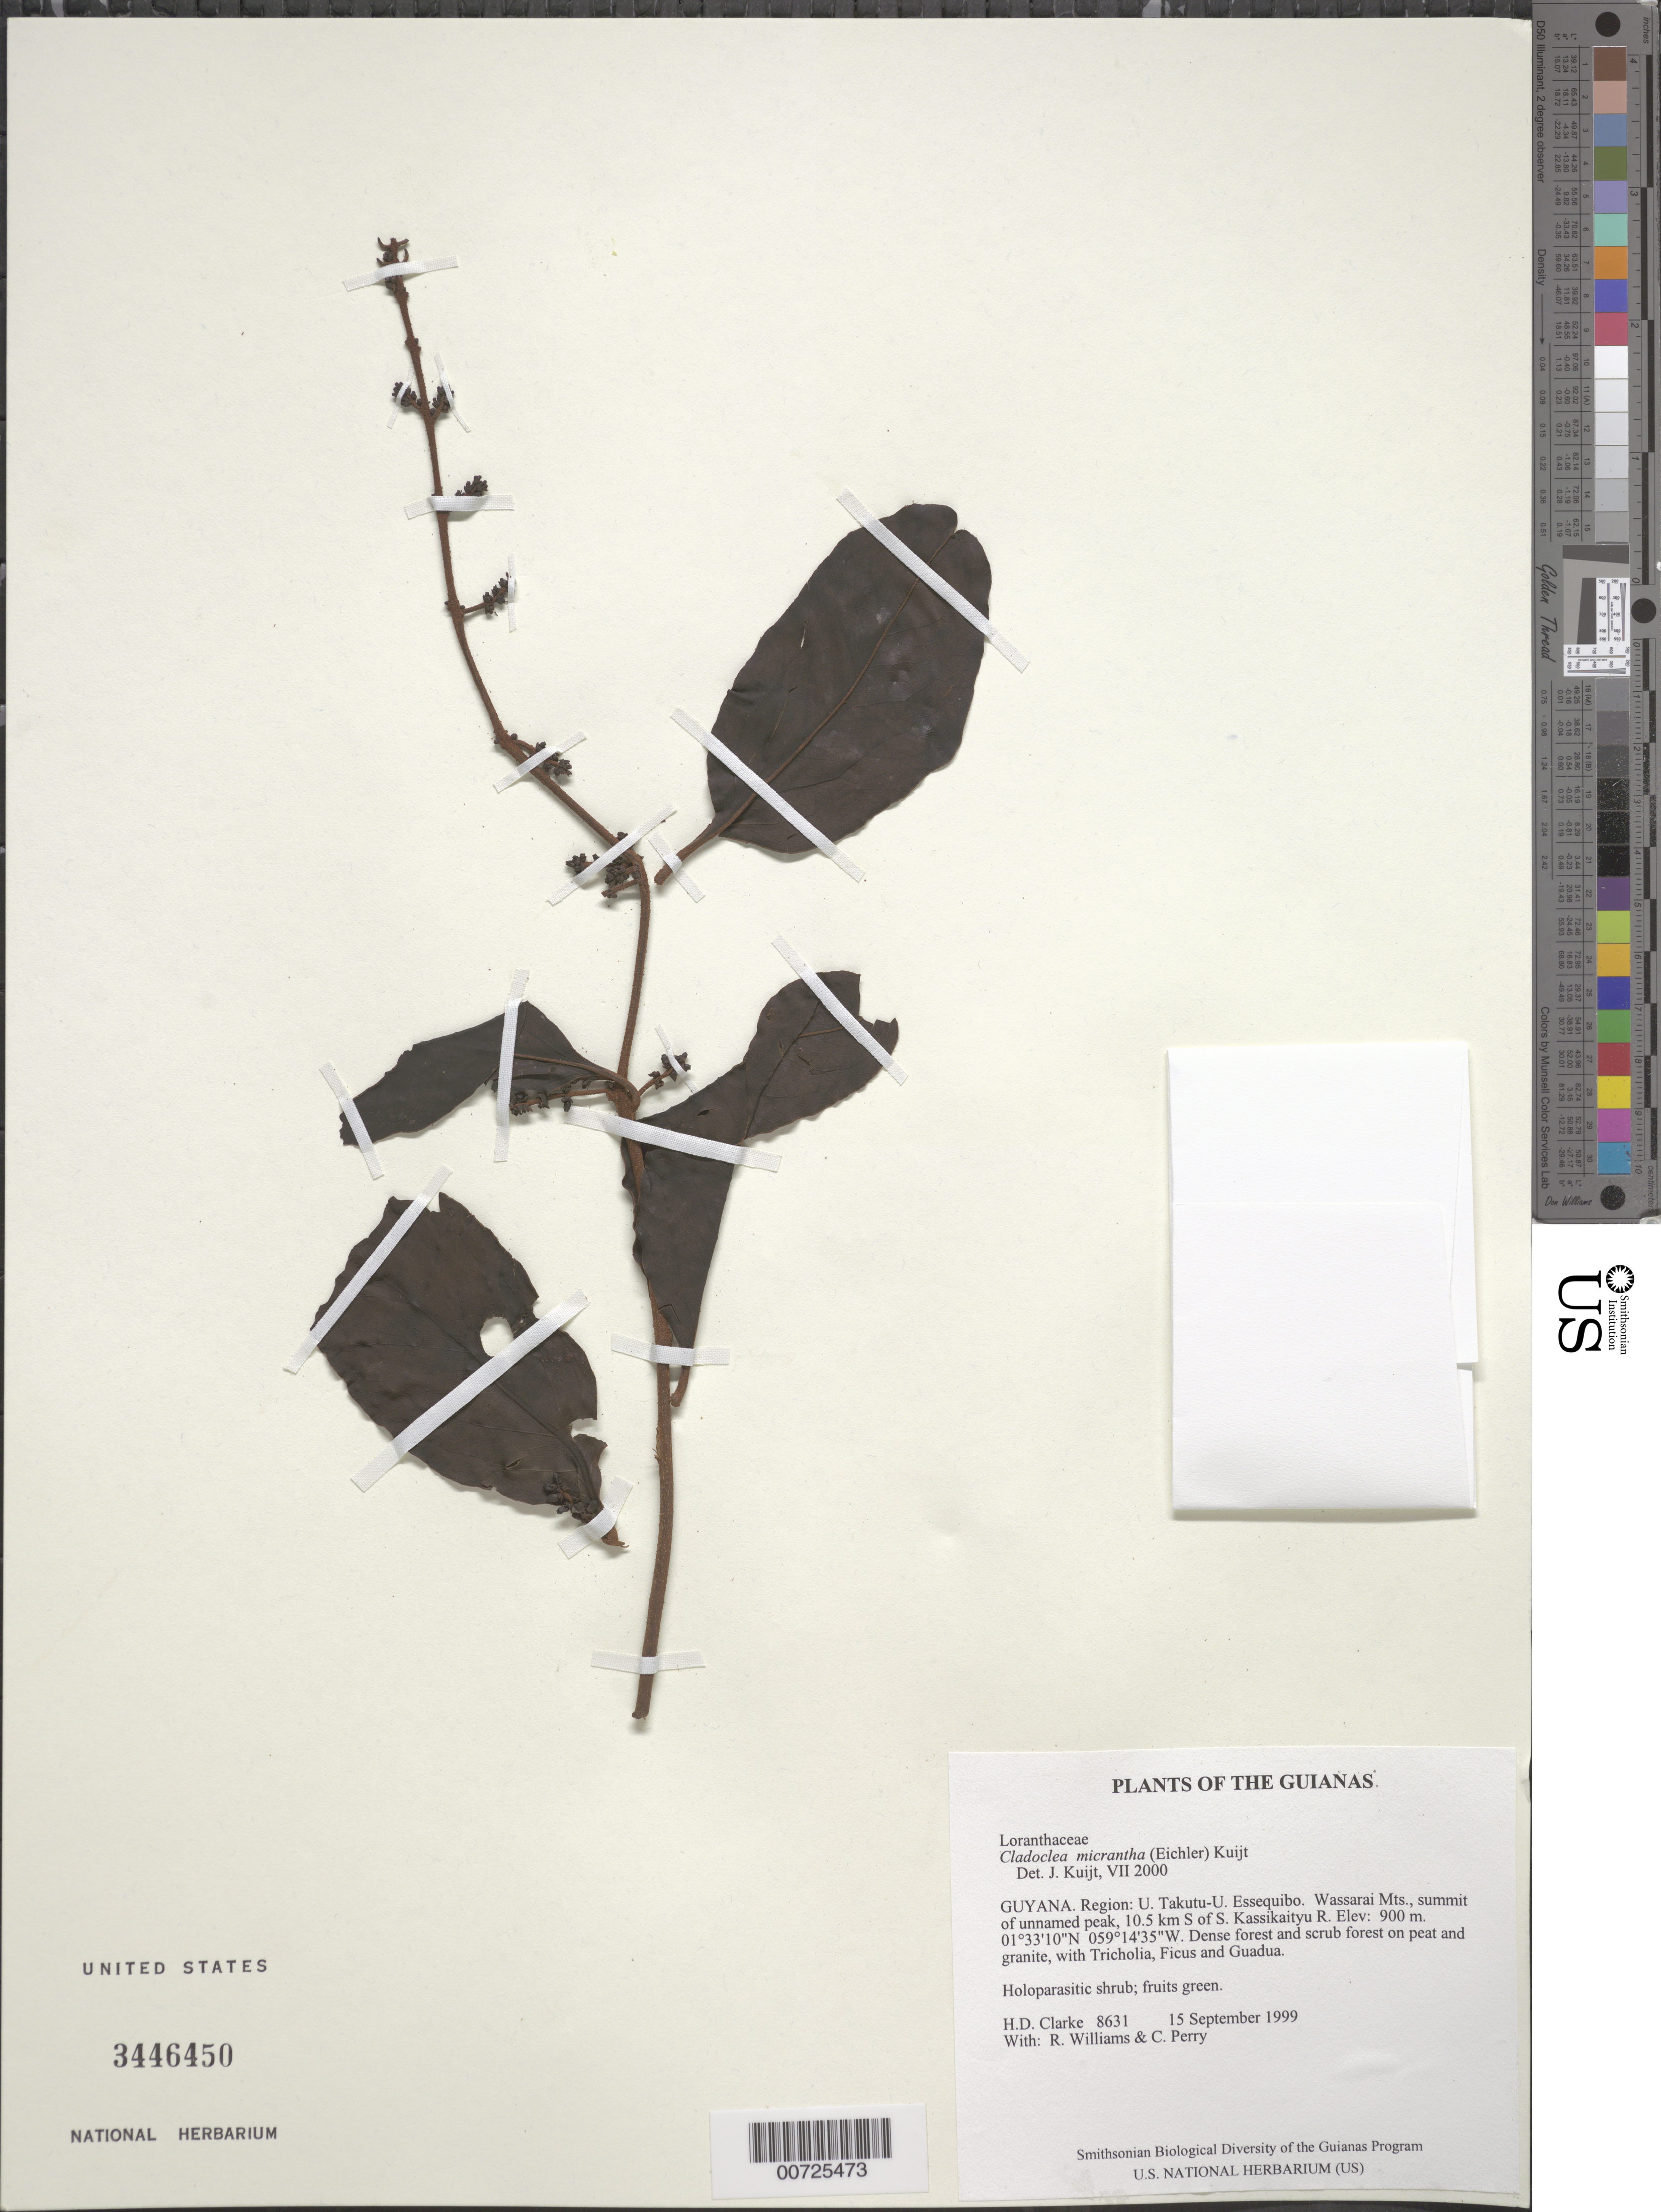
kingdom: Plantae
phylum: Tracheophyta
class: Magnoliopsida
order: Santalales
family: Loranthaceae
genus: Cladocolea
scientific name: Cladocolea micrantha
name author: (Eichler) Kuijt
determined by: Kuijt, Job, (CANADA)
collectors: H. D. Clarke, R. Williams & C. Perry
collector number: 8631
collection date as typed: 15 September 1999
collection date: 1999-09-15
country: Guyana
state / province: U. Takutu-U. Essequibo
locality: Wassarai Mts., summit of unnamed peak, 10.5 km S of S. Kassikaityu R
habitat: Dense forest and scrub forest on peat and granite, with Tricholia, Ficus and Guadua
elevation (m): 900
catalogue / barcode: US 3446450